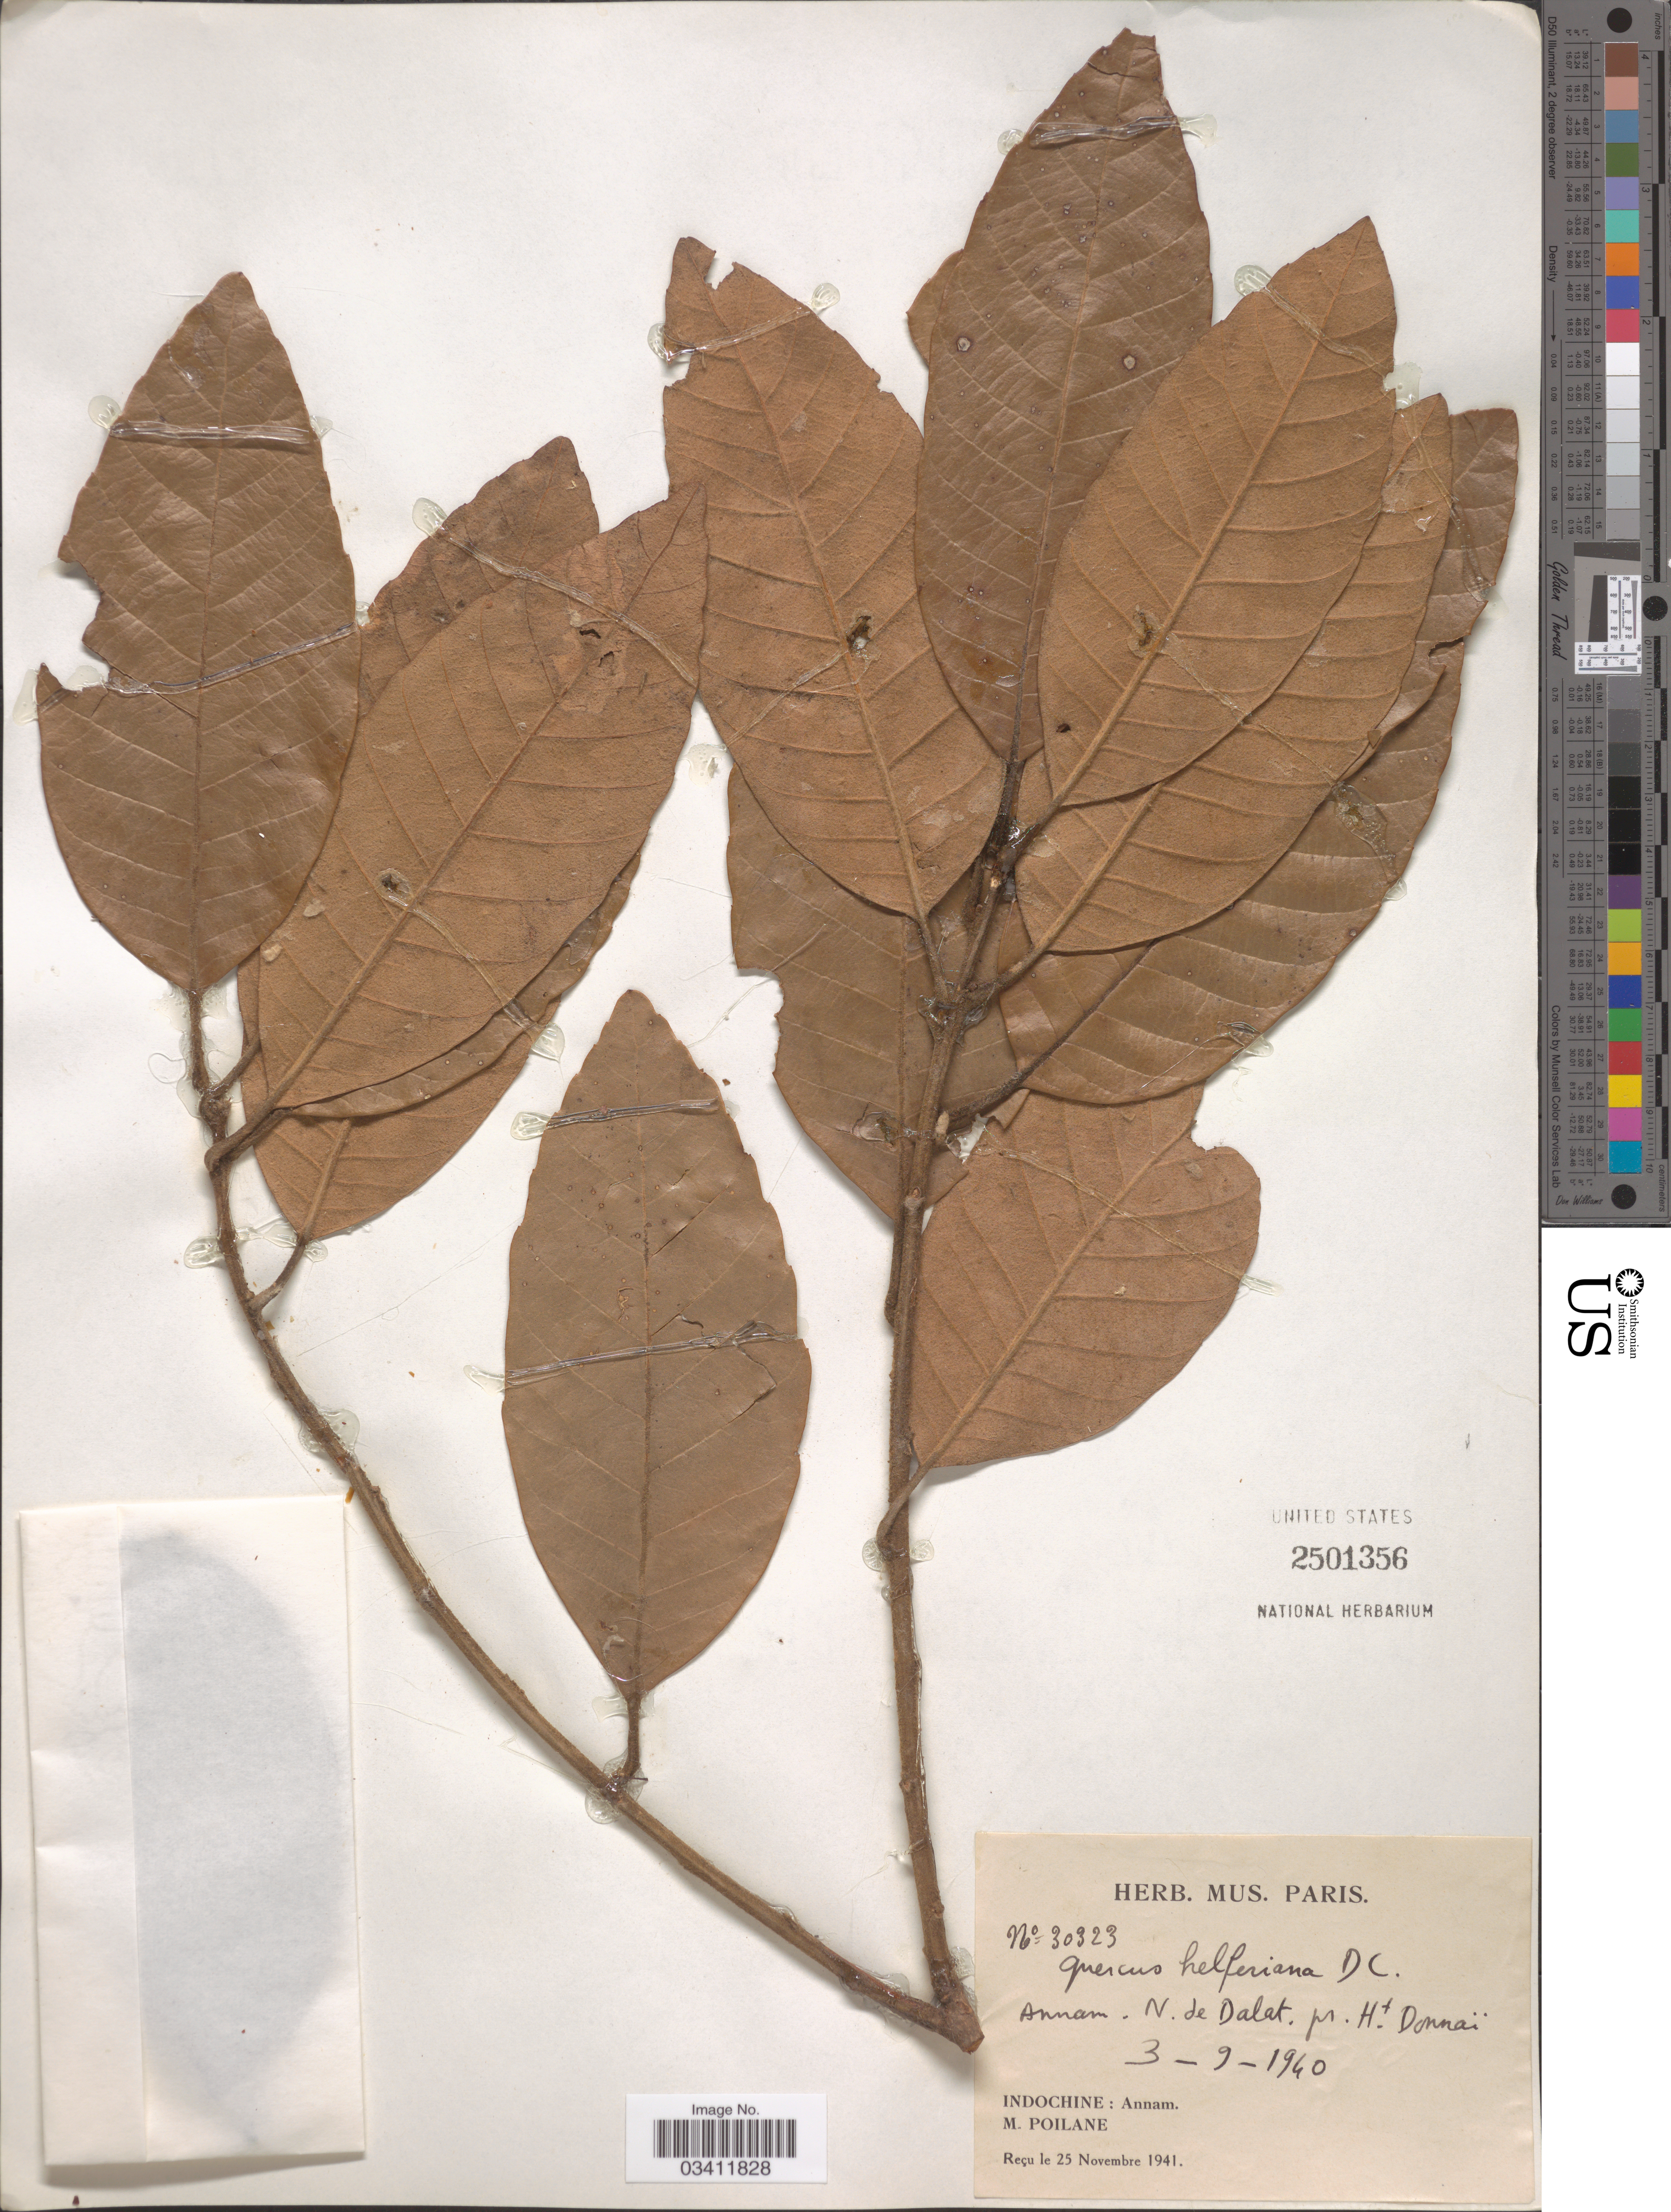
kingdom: Plantae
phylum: Tracheophyta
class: Magnoliopsida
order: Fagales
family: Fagaceae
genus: Quercus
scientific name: Quercus helferiana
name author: A. DC.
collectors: M. Poilane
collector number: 30323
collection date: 1940-09-03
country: Vietnam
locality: Annam. N. de Dalat, pr. Ht. Donnaï.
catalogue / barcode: US 2501356